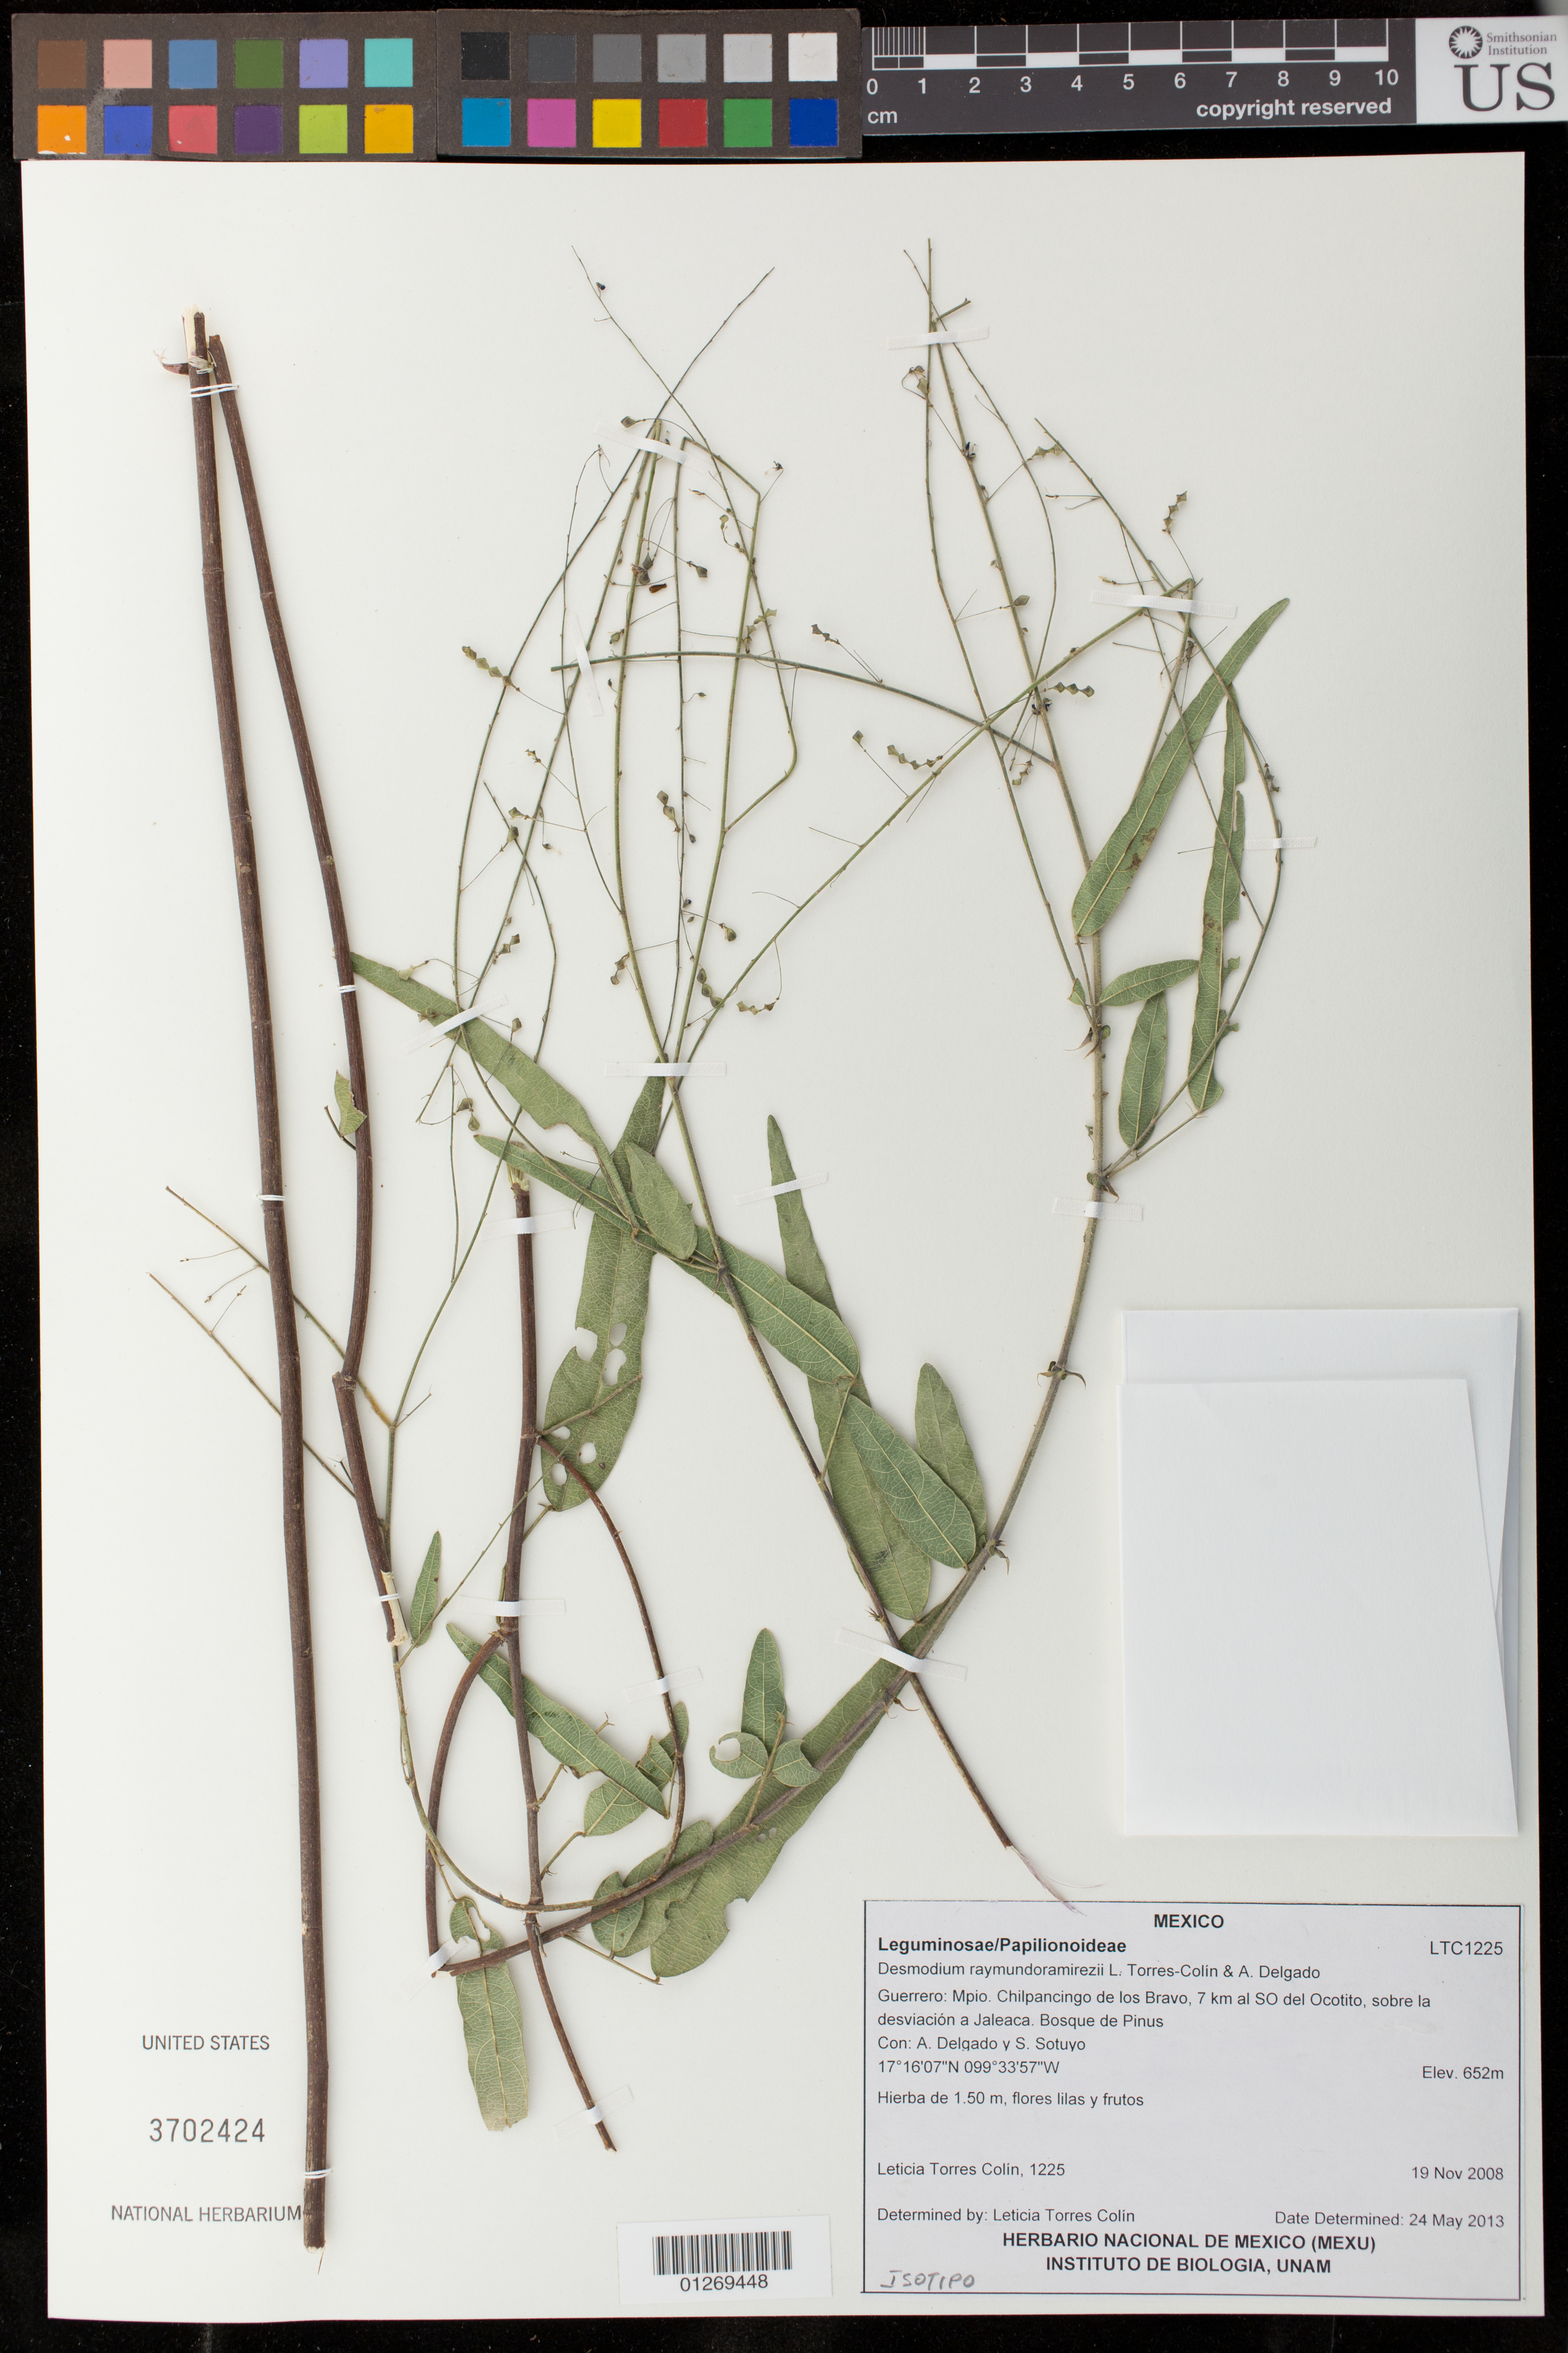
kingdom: Plantae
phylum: Tracheophyta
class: Magnoliopsida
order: Fabales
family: Fabaceae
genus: Desmodium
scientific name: Desmodium raymundoramirezii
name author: L. Torres & A. Delgado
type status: Isotype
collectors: L. Torres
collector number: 1225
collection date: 2008-11-19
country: Mexico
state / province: Guerrero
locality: Guerrero: Mpio. Chilpancingo de los Bravo, 7 km al SO del Ocotito, sobre la desviación a Jaleaca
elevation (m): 625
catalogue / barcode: US 3702424